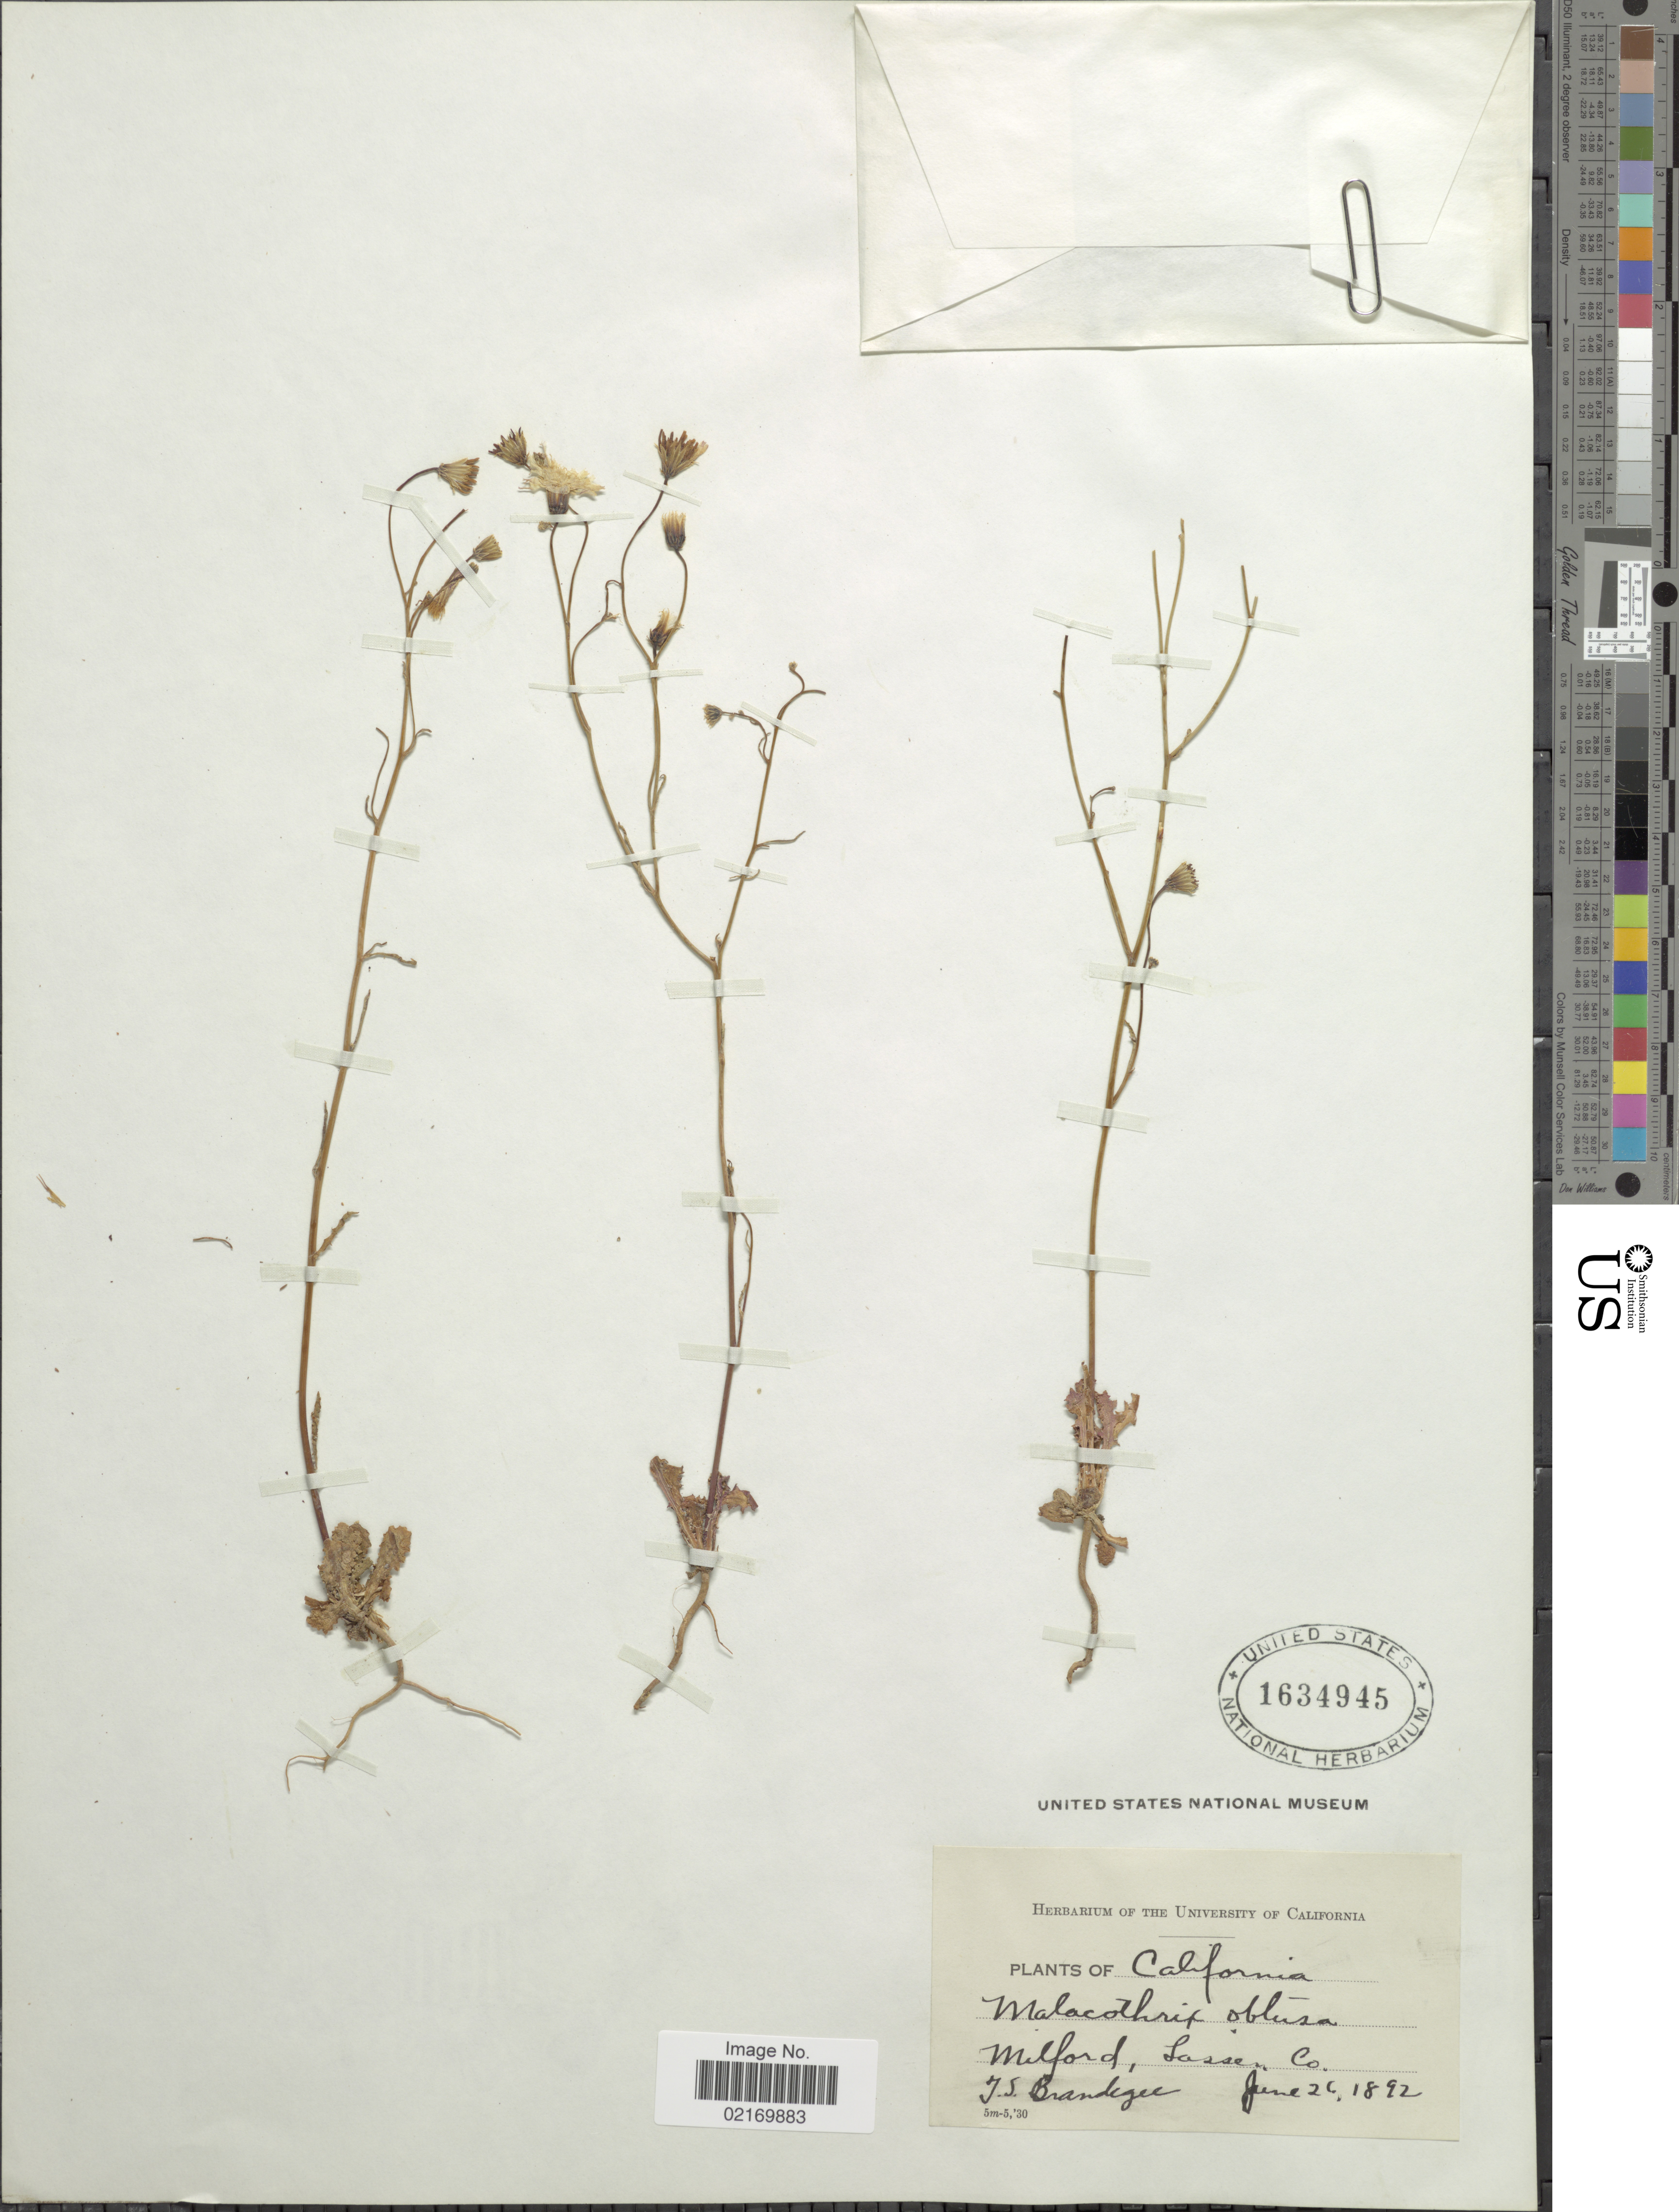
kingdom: Plantae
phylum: Tracheophyta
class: Magnoliopsida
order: Asterales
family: Asteraceae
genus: Malacothrix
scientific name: Malacothrix floccifera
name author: (DC.) S.F. Blake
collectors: J. S. Brandegee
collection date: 1892-06-26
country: United States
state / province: California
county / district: Lassen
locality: Milford, Lassen Co.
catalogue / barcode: US 1634945